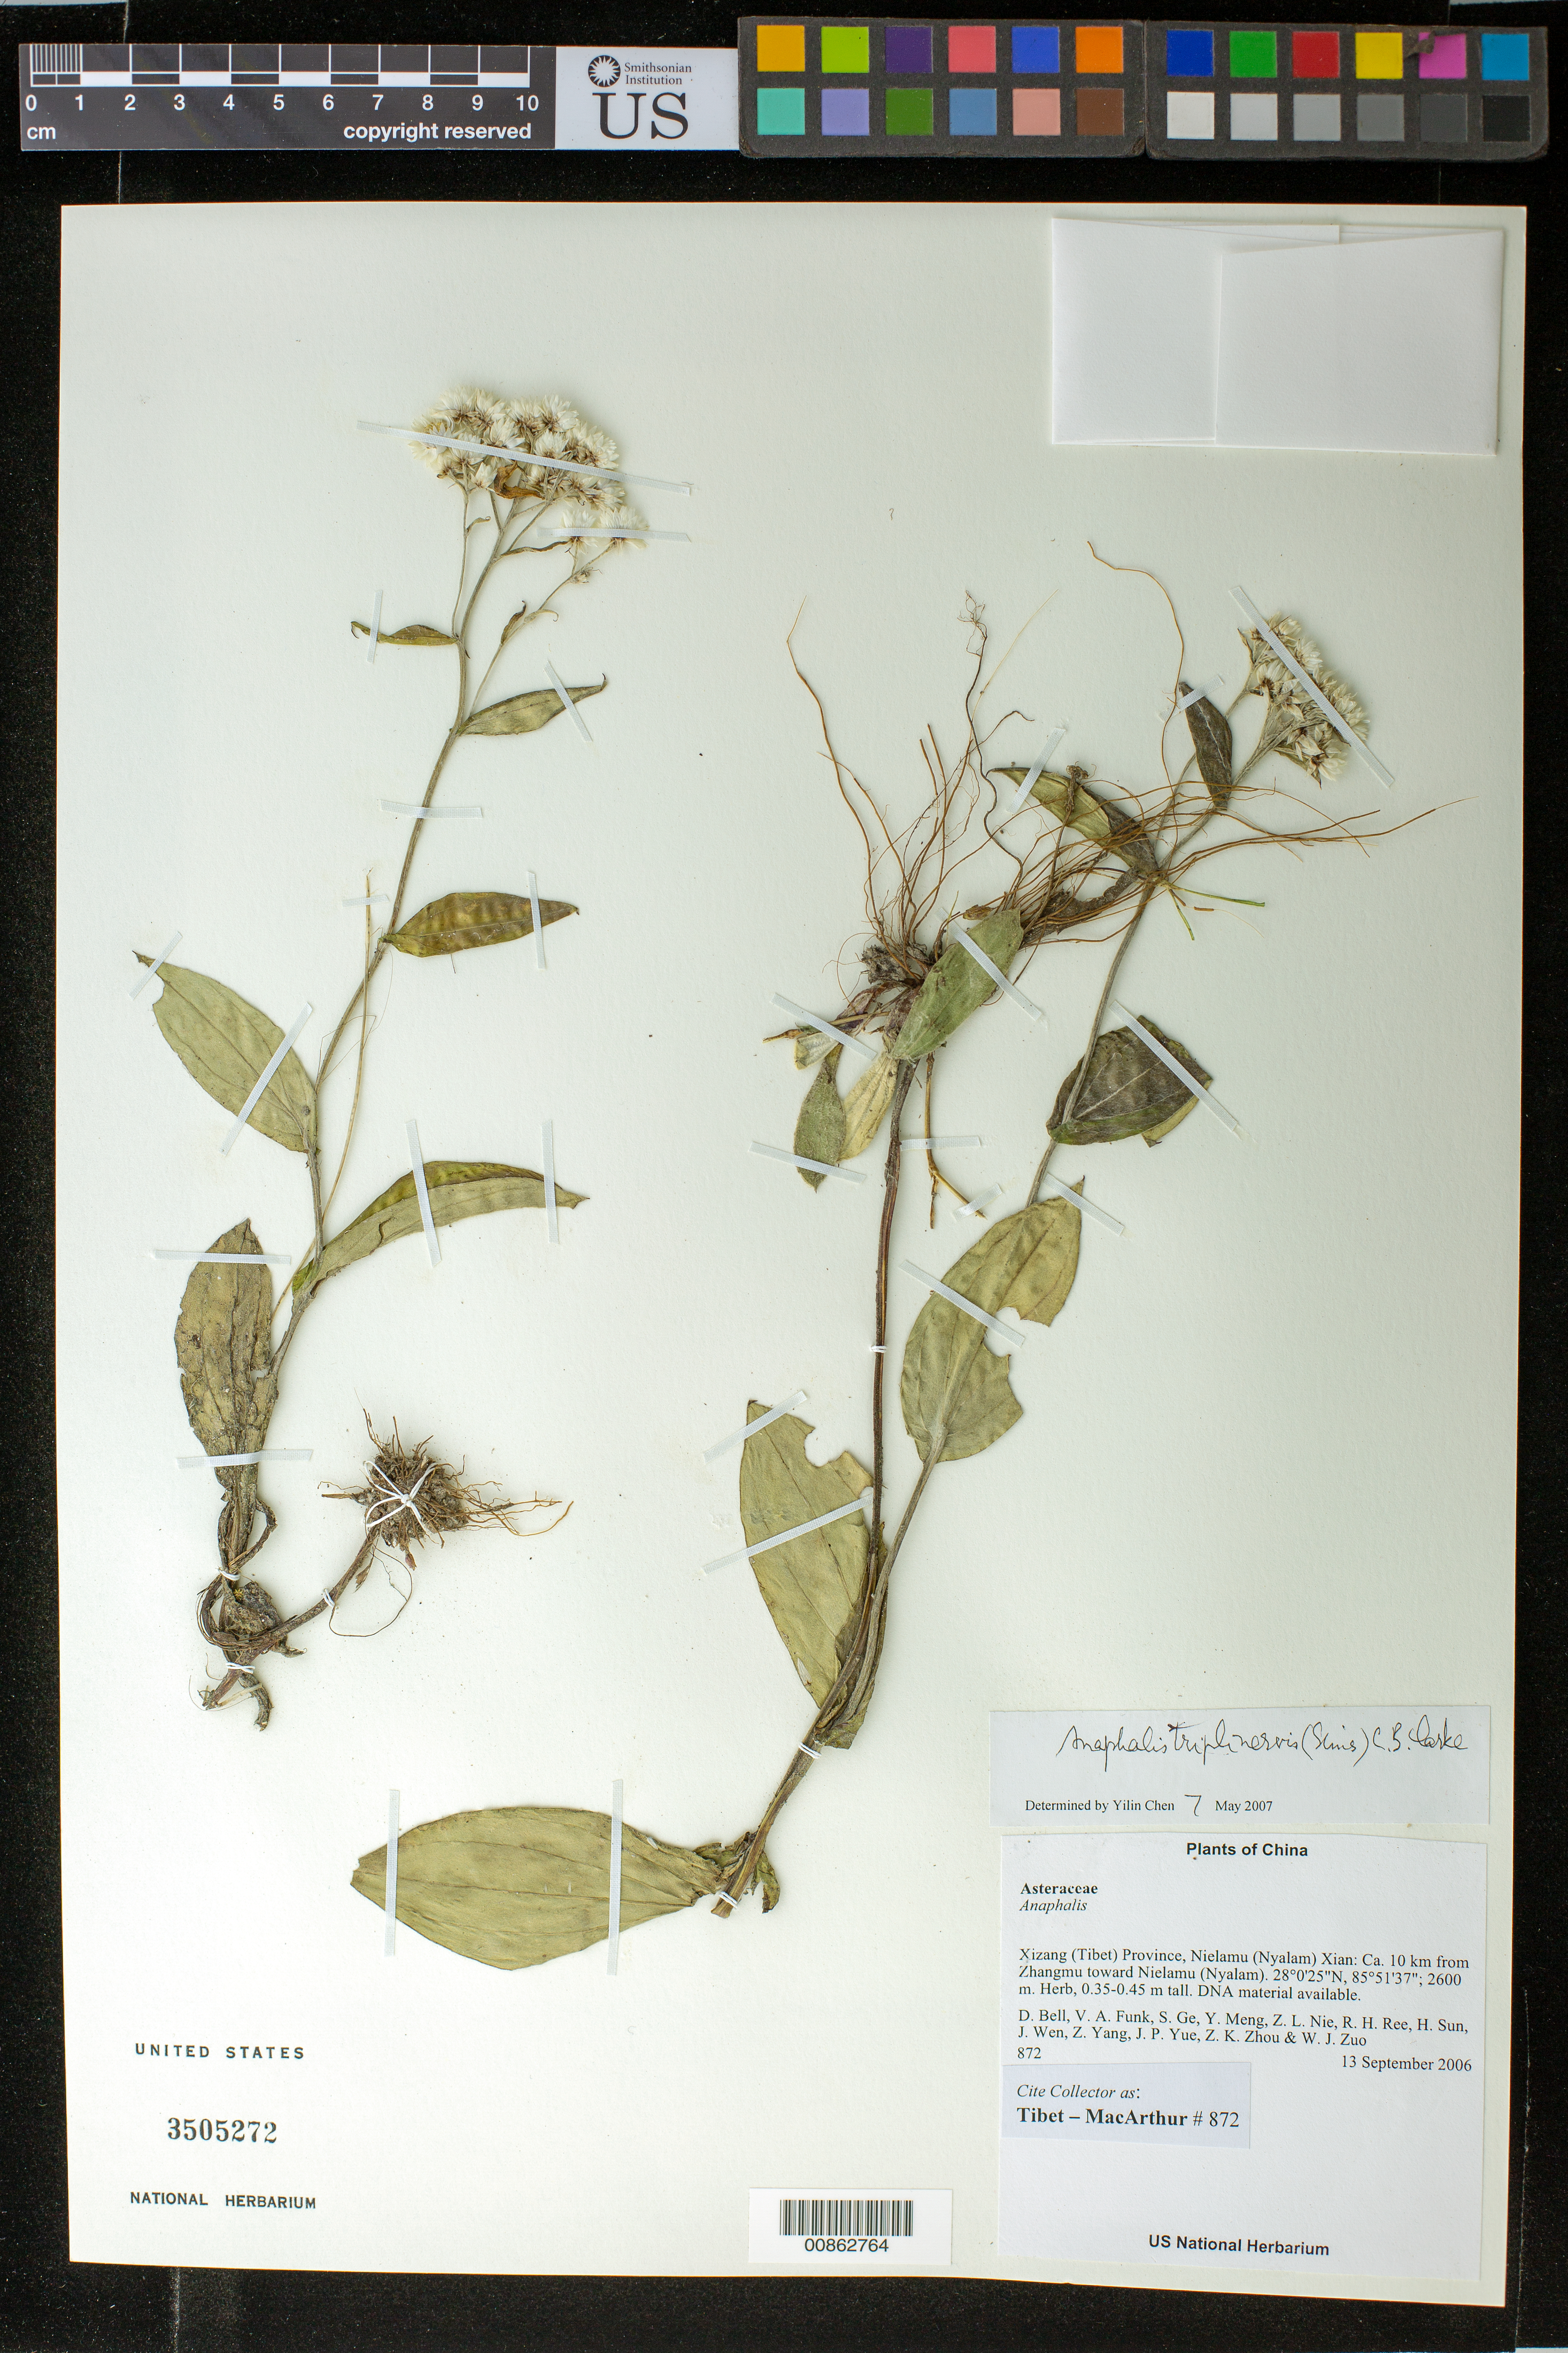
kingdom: Plantae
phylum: Tracheophyta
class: Magnoliopsida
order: Asterales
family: Asteraceae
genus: Anaphalis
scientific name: Anaphalis triplinervis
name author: (Sims) C.B. Clarke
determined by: Yilin Chen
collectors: Tibet-MacArthur, D. A. Bell, V. Funk, S. Ge, Y. Meng, Z. Nie, R. Ree, H. Sun, J. Wen, Z. Yang, J. Yue, Z. Zhou & W. Zuo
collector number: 872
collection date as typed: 13 Sep 2006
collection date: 2006-09-13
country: China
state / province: Xizang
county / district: Nielamu (Nyalam) Xian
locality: Ca. 10 km from Zhangmu toward Nielamu (Nyalam).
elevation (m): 2600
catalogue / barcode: US 3505272